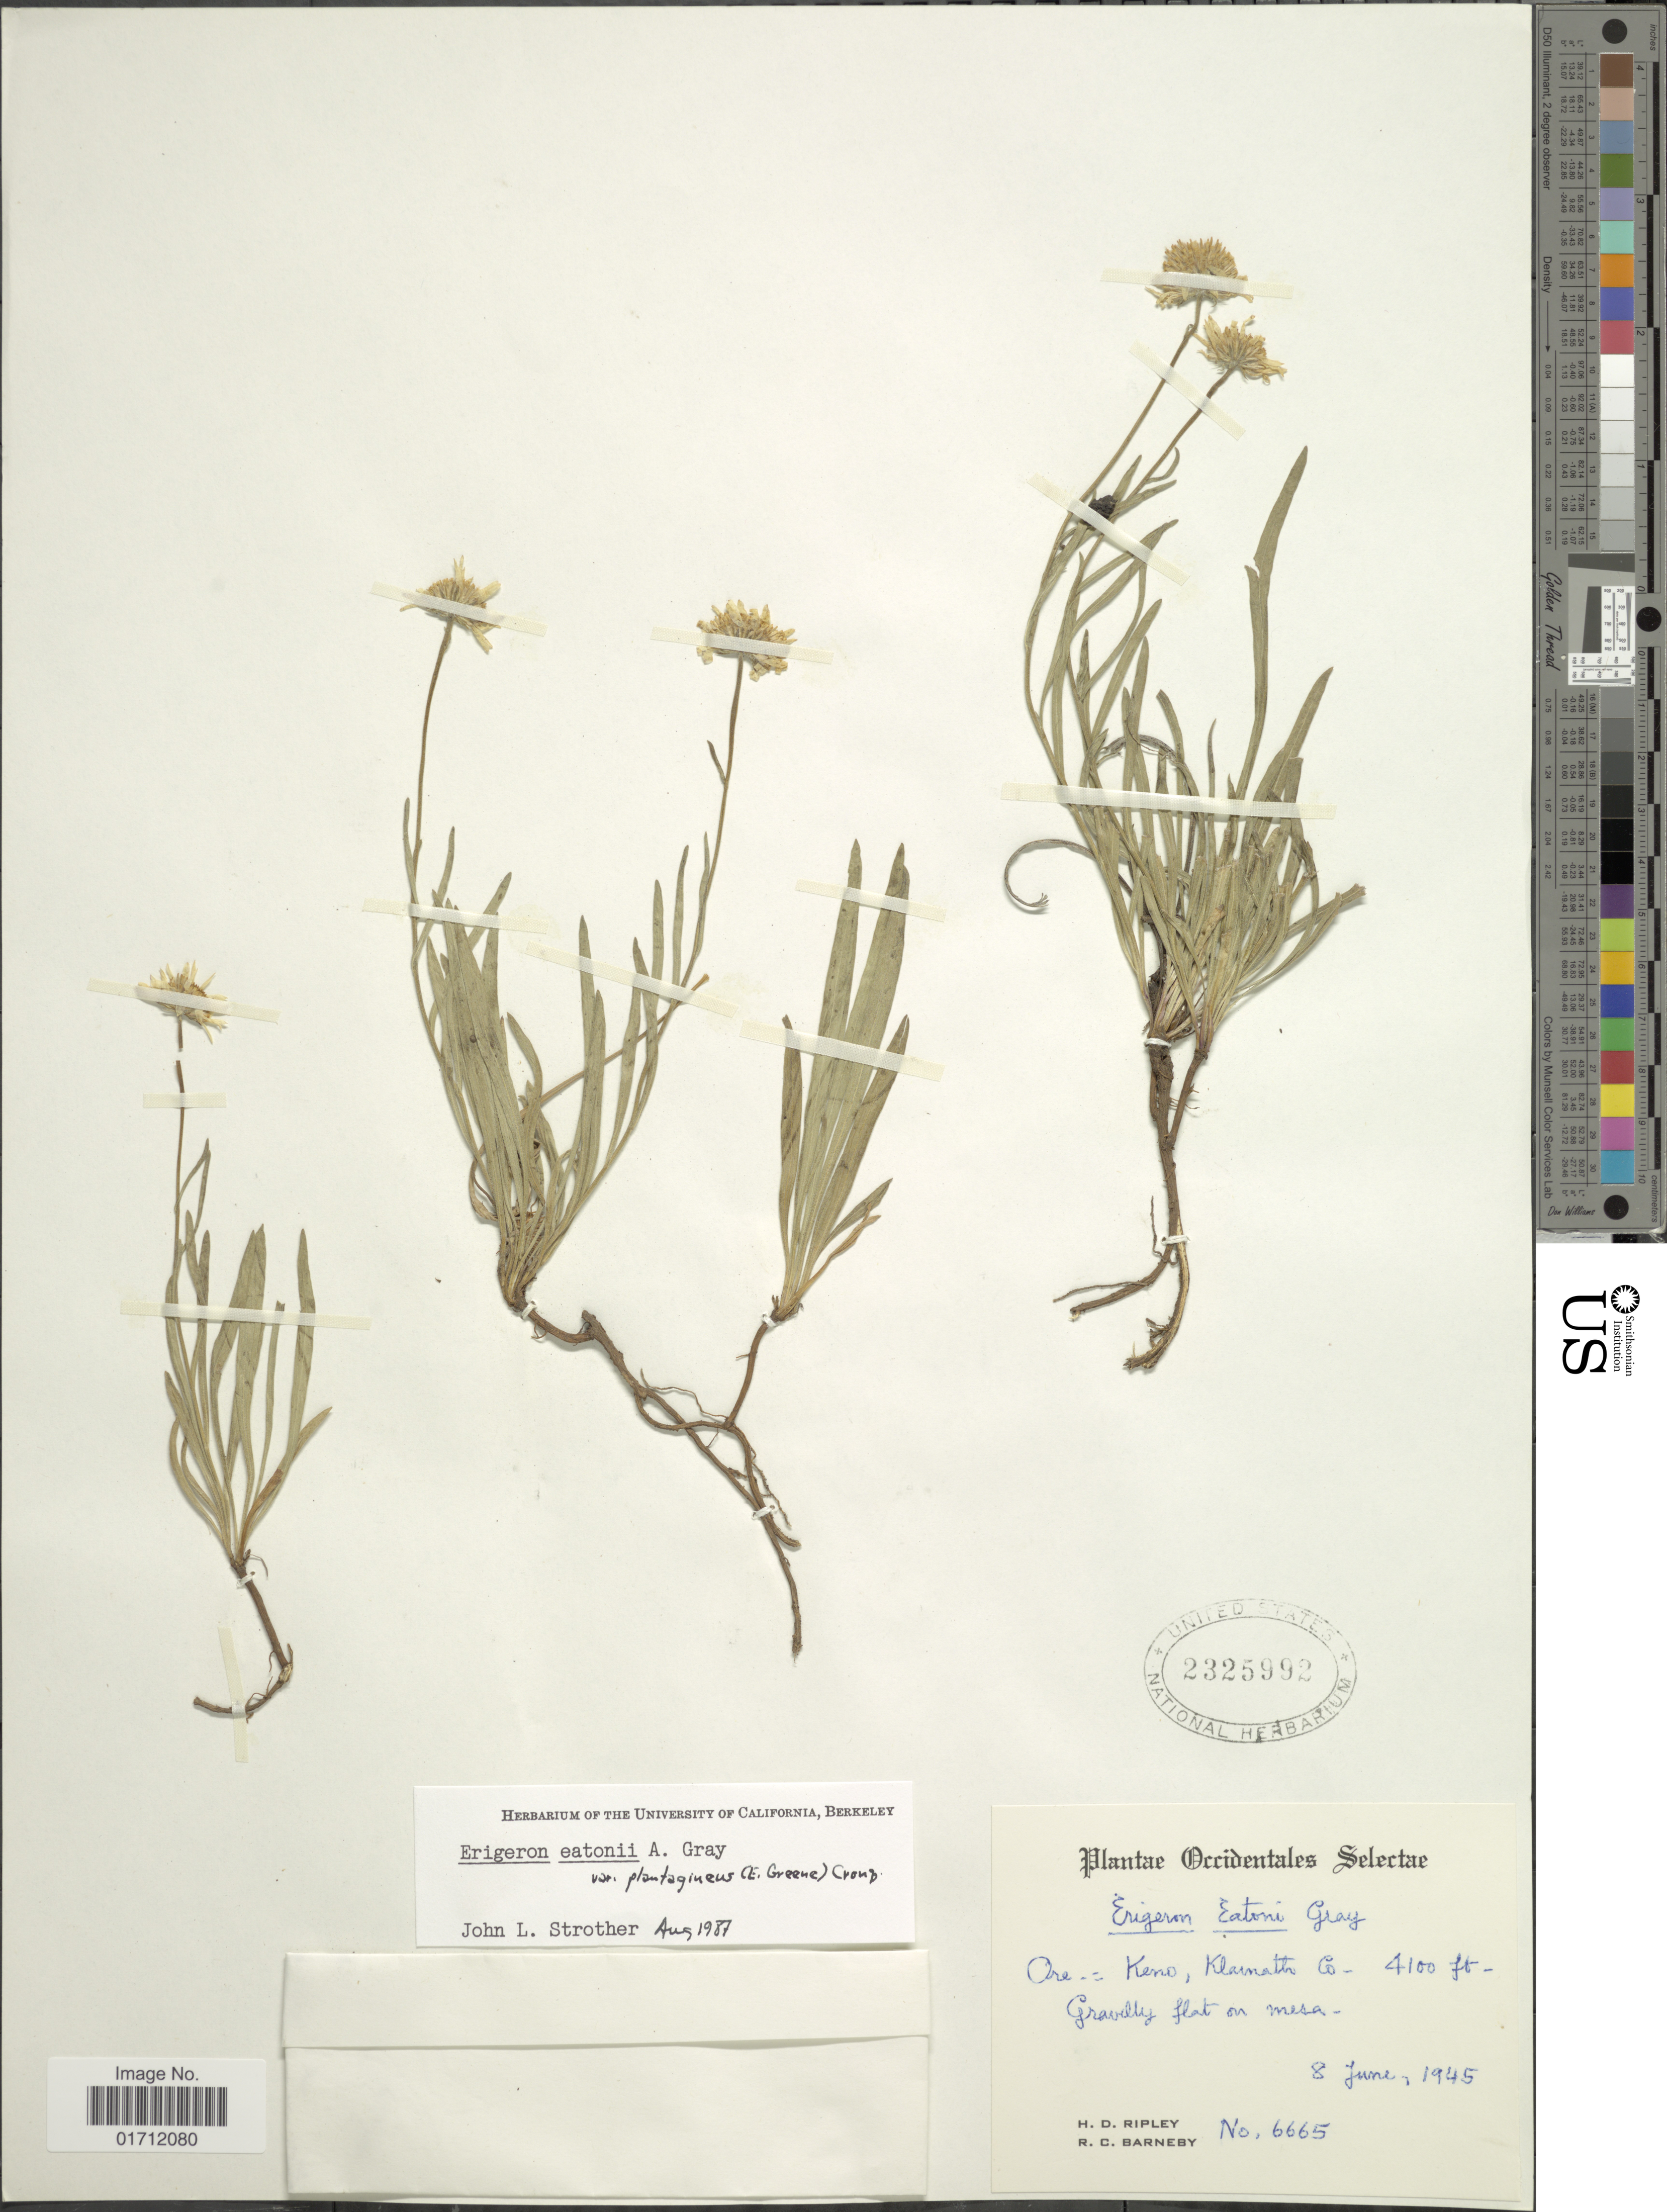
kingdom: Plantae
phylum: Tracheophyta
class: Magnoliopsida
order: Asterales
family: Asteraceae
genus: Erigeron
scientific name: Erigeron eatonii var. plantagineus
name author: (Greene) Cronq.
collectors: H. Ripley & R. C. Barneby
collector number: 6665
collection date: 1945-06-09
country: United States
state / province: Oregon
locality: Keno, Klarnath Co., Gravelly flat on mesa.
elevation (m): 1250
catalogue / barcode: US 2325992